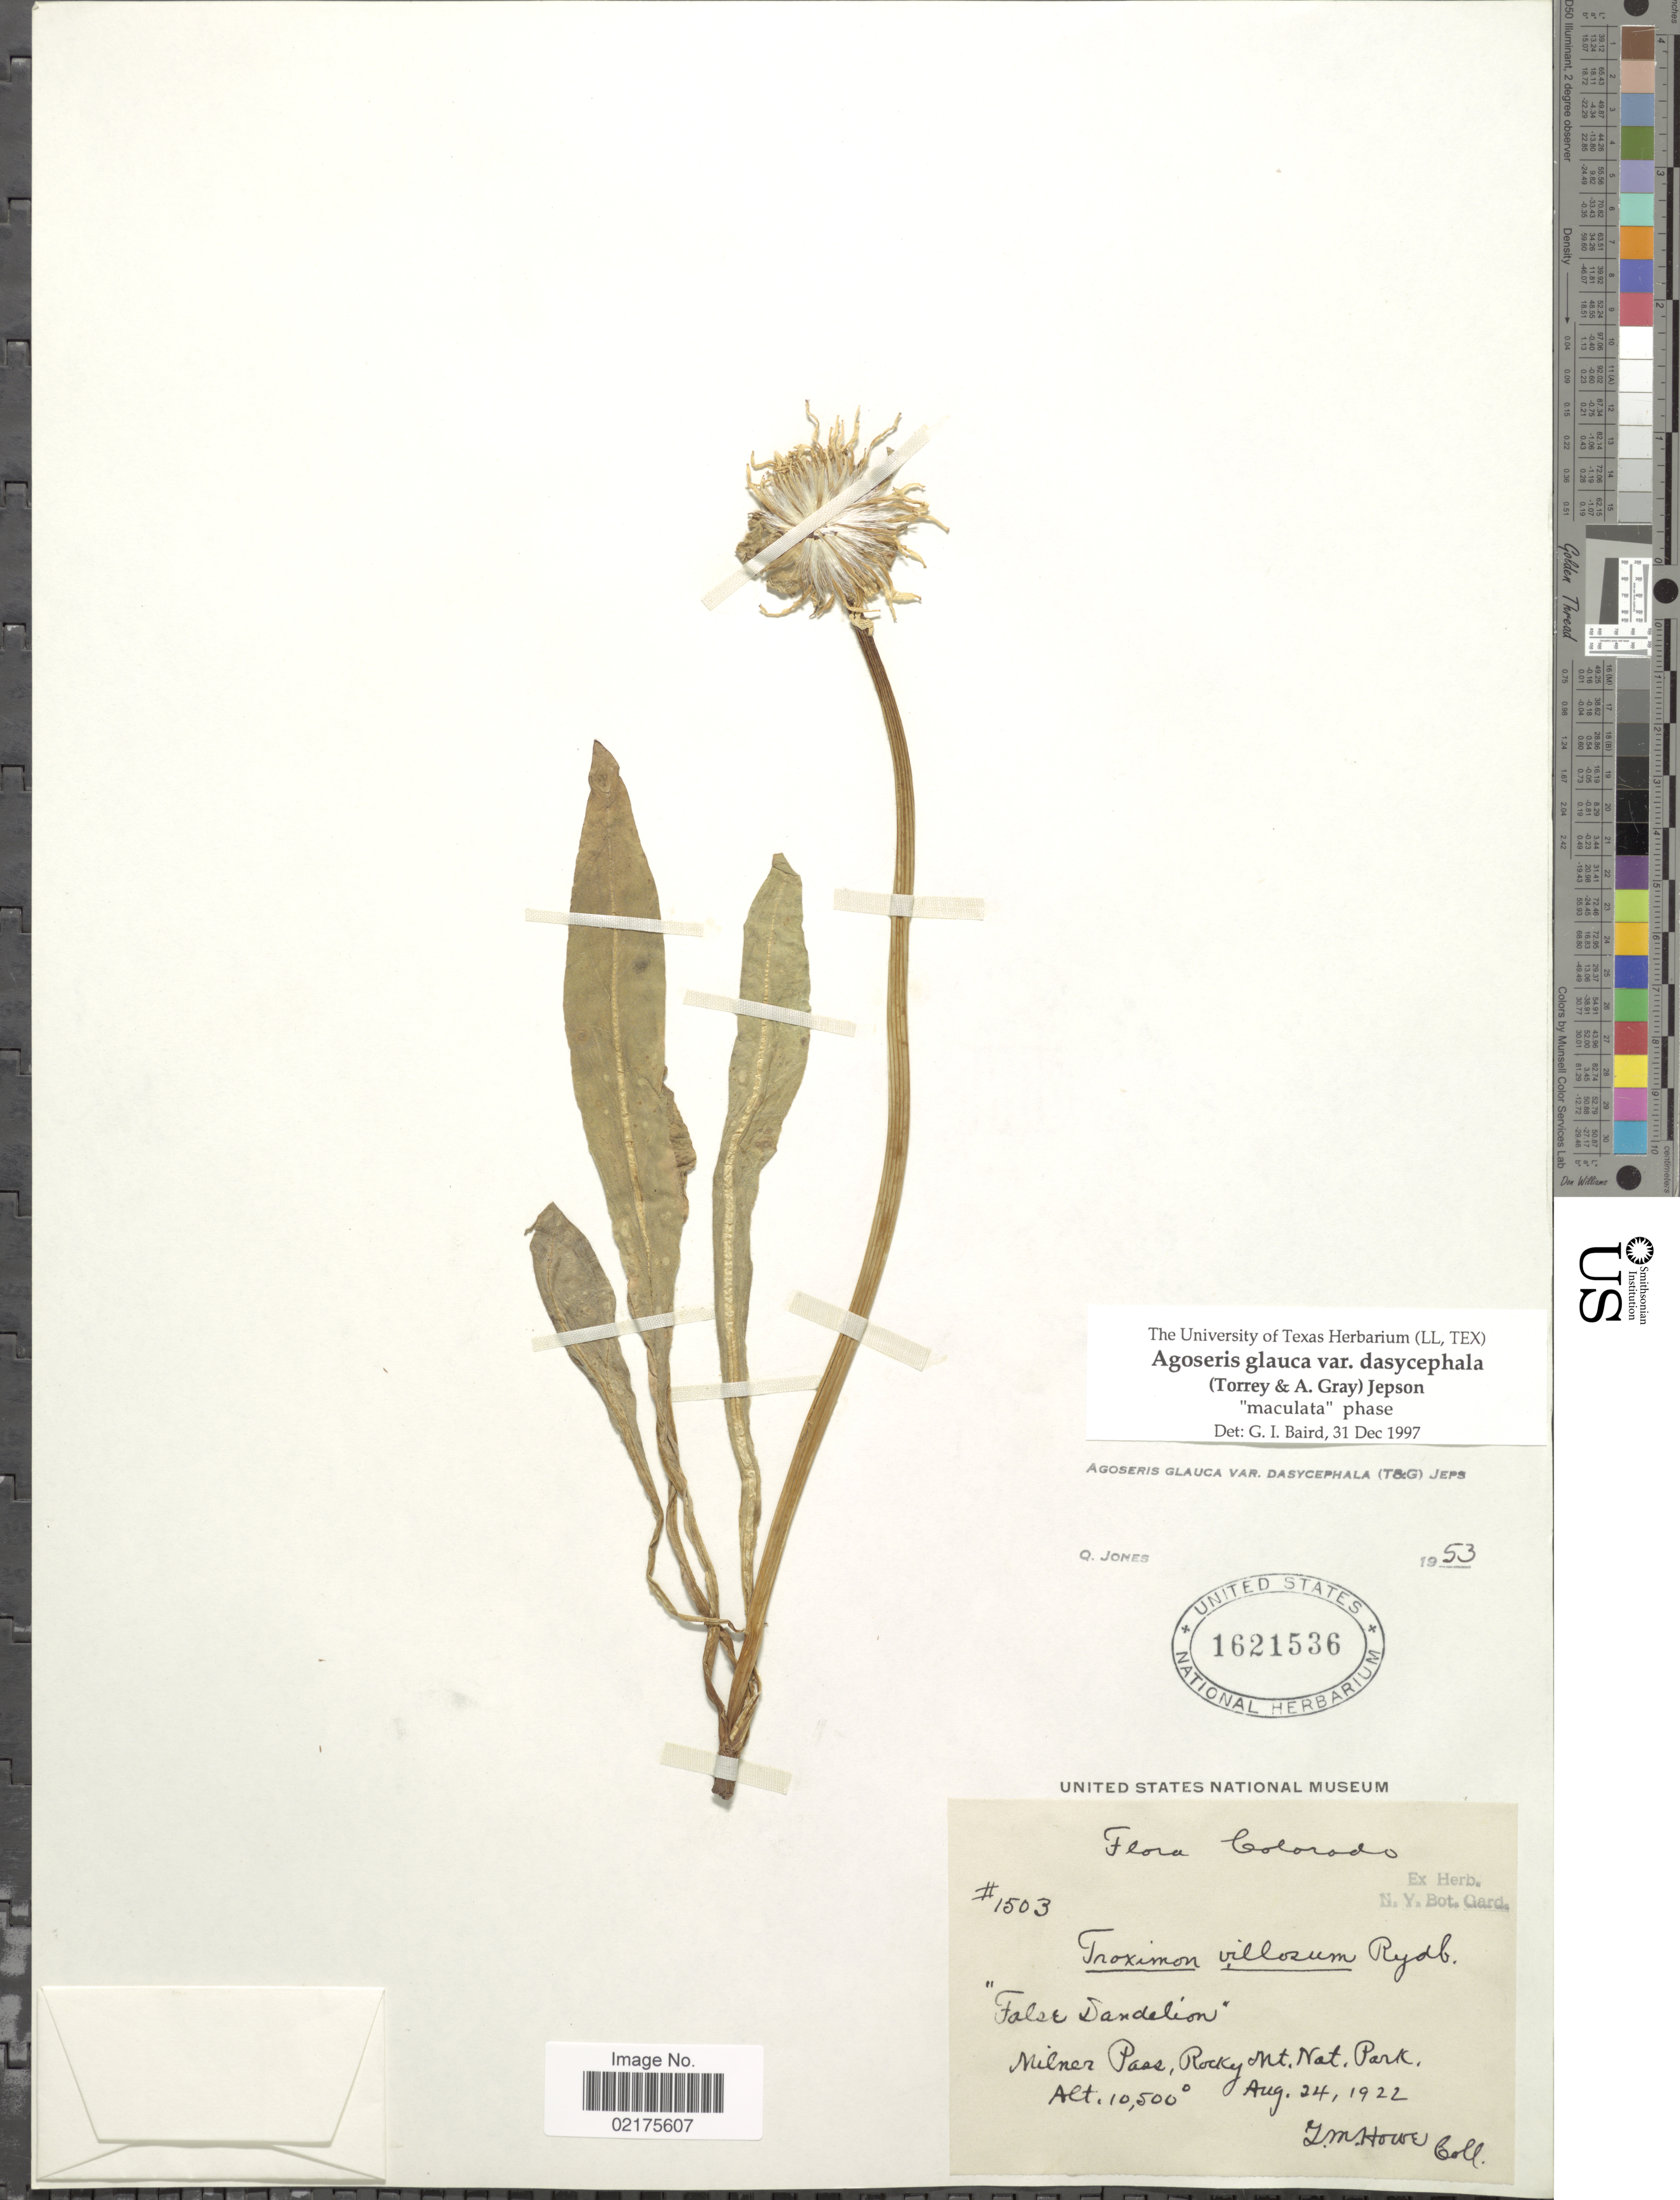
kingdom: Plantae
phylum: Tracheophyta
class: Magnoliopsida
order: Asterales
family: Asteraceae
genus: Agoseris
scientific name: Agoseris glauca var. dasycephala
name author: (Torr. & A. Gray) Jeps.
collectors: G. Howe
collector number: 1503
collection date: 1922-08-24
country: United States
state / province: Colorado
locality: Milner Pass, Rocky Mt. Nat. Park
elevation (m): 3200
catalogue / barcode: US 1621536